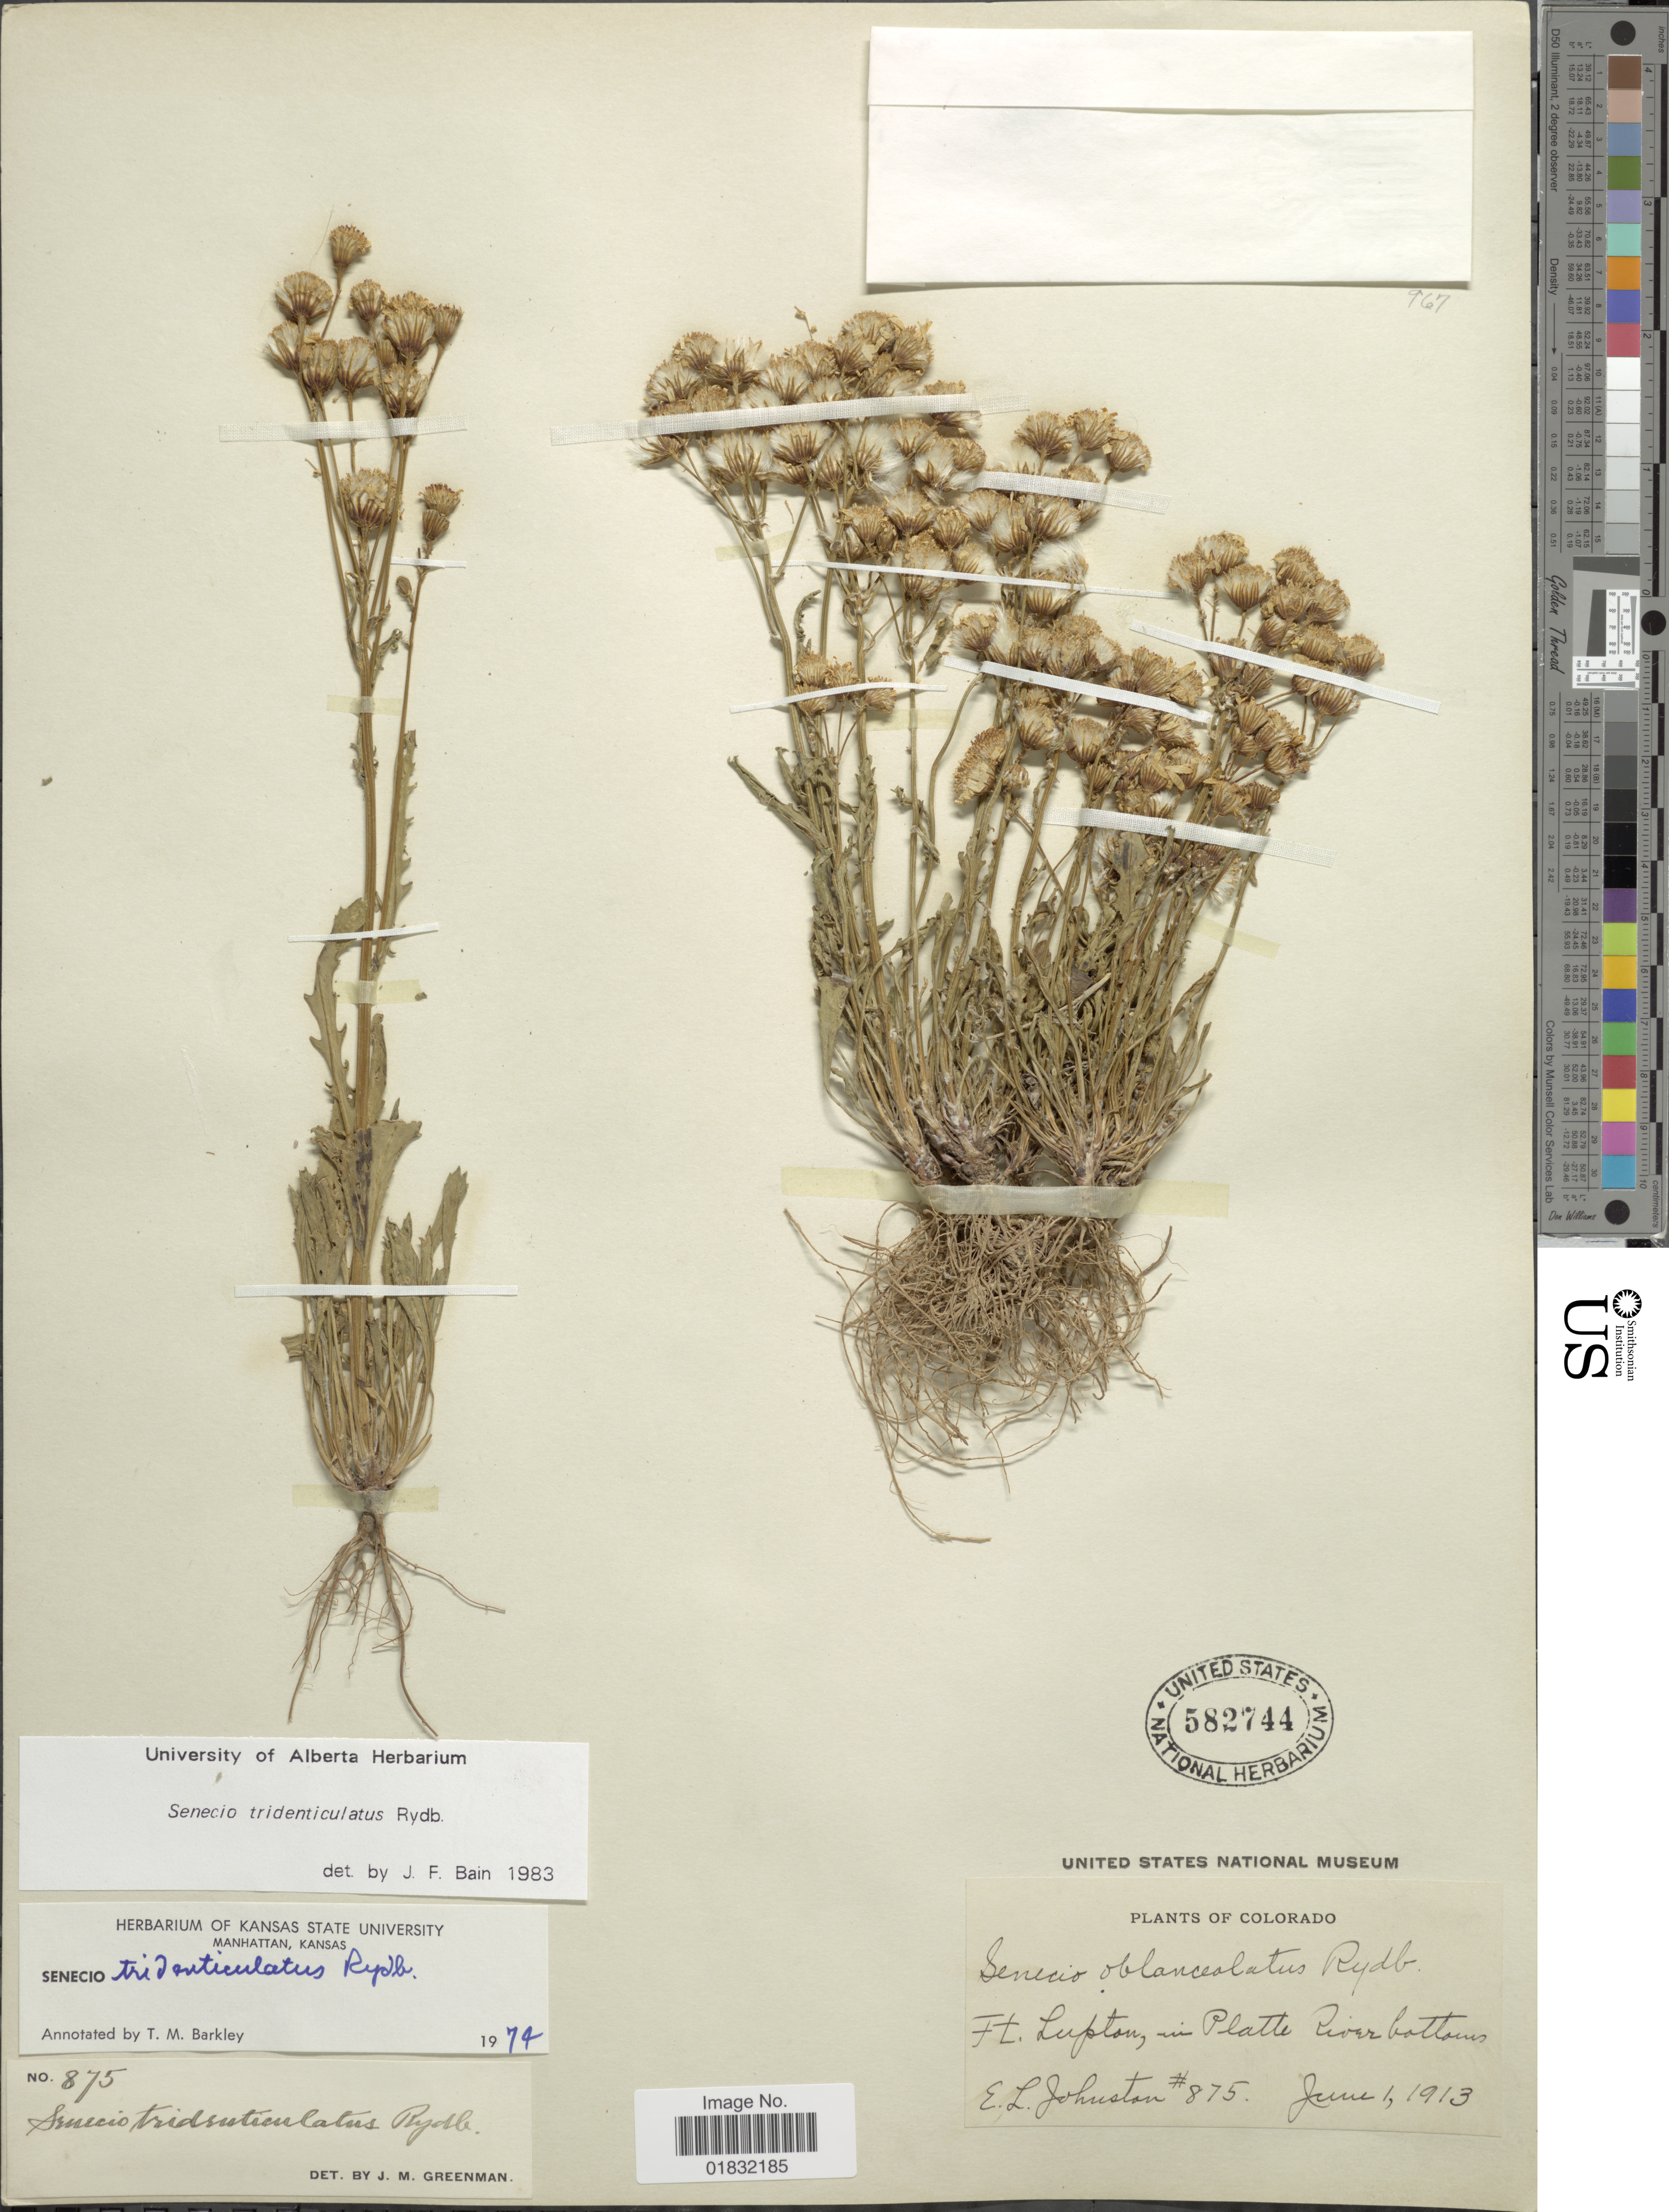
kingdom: Plantae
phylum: Tracheophyta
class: Magnoliopsida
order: Asterales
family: Asteraceae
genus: Packera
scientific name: Packera tridenticulata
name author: (Rydb.) W.A. Weber & Á. Löve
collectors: E. L. Johnston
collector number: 875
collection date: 1913-06-01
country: United States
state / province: Colorado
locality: Ft Lupton, in Platte River bottoms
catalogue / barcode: US 582744